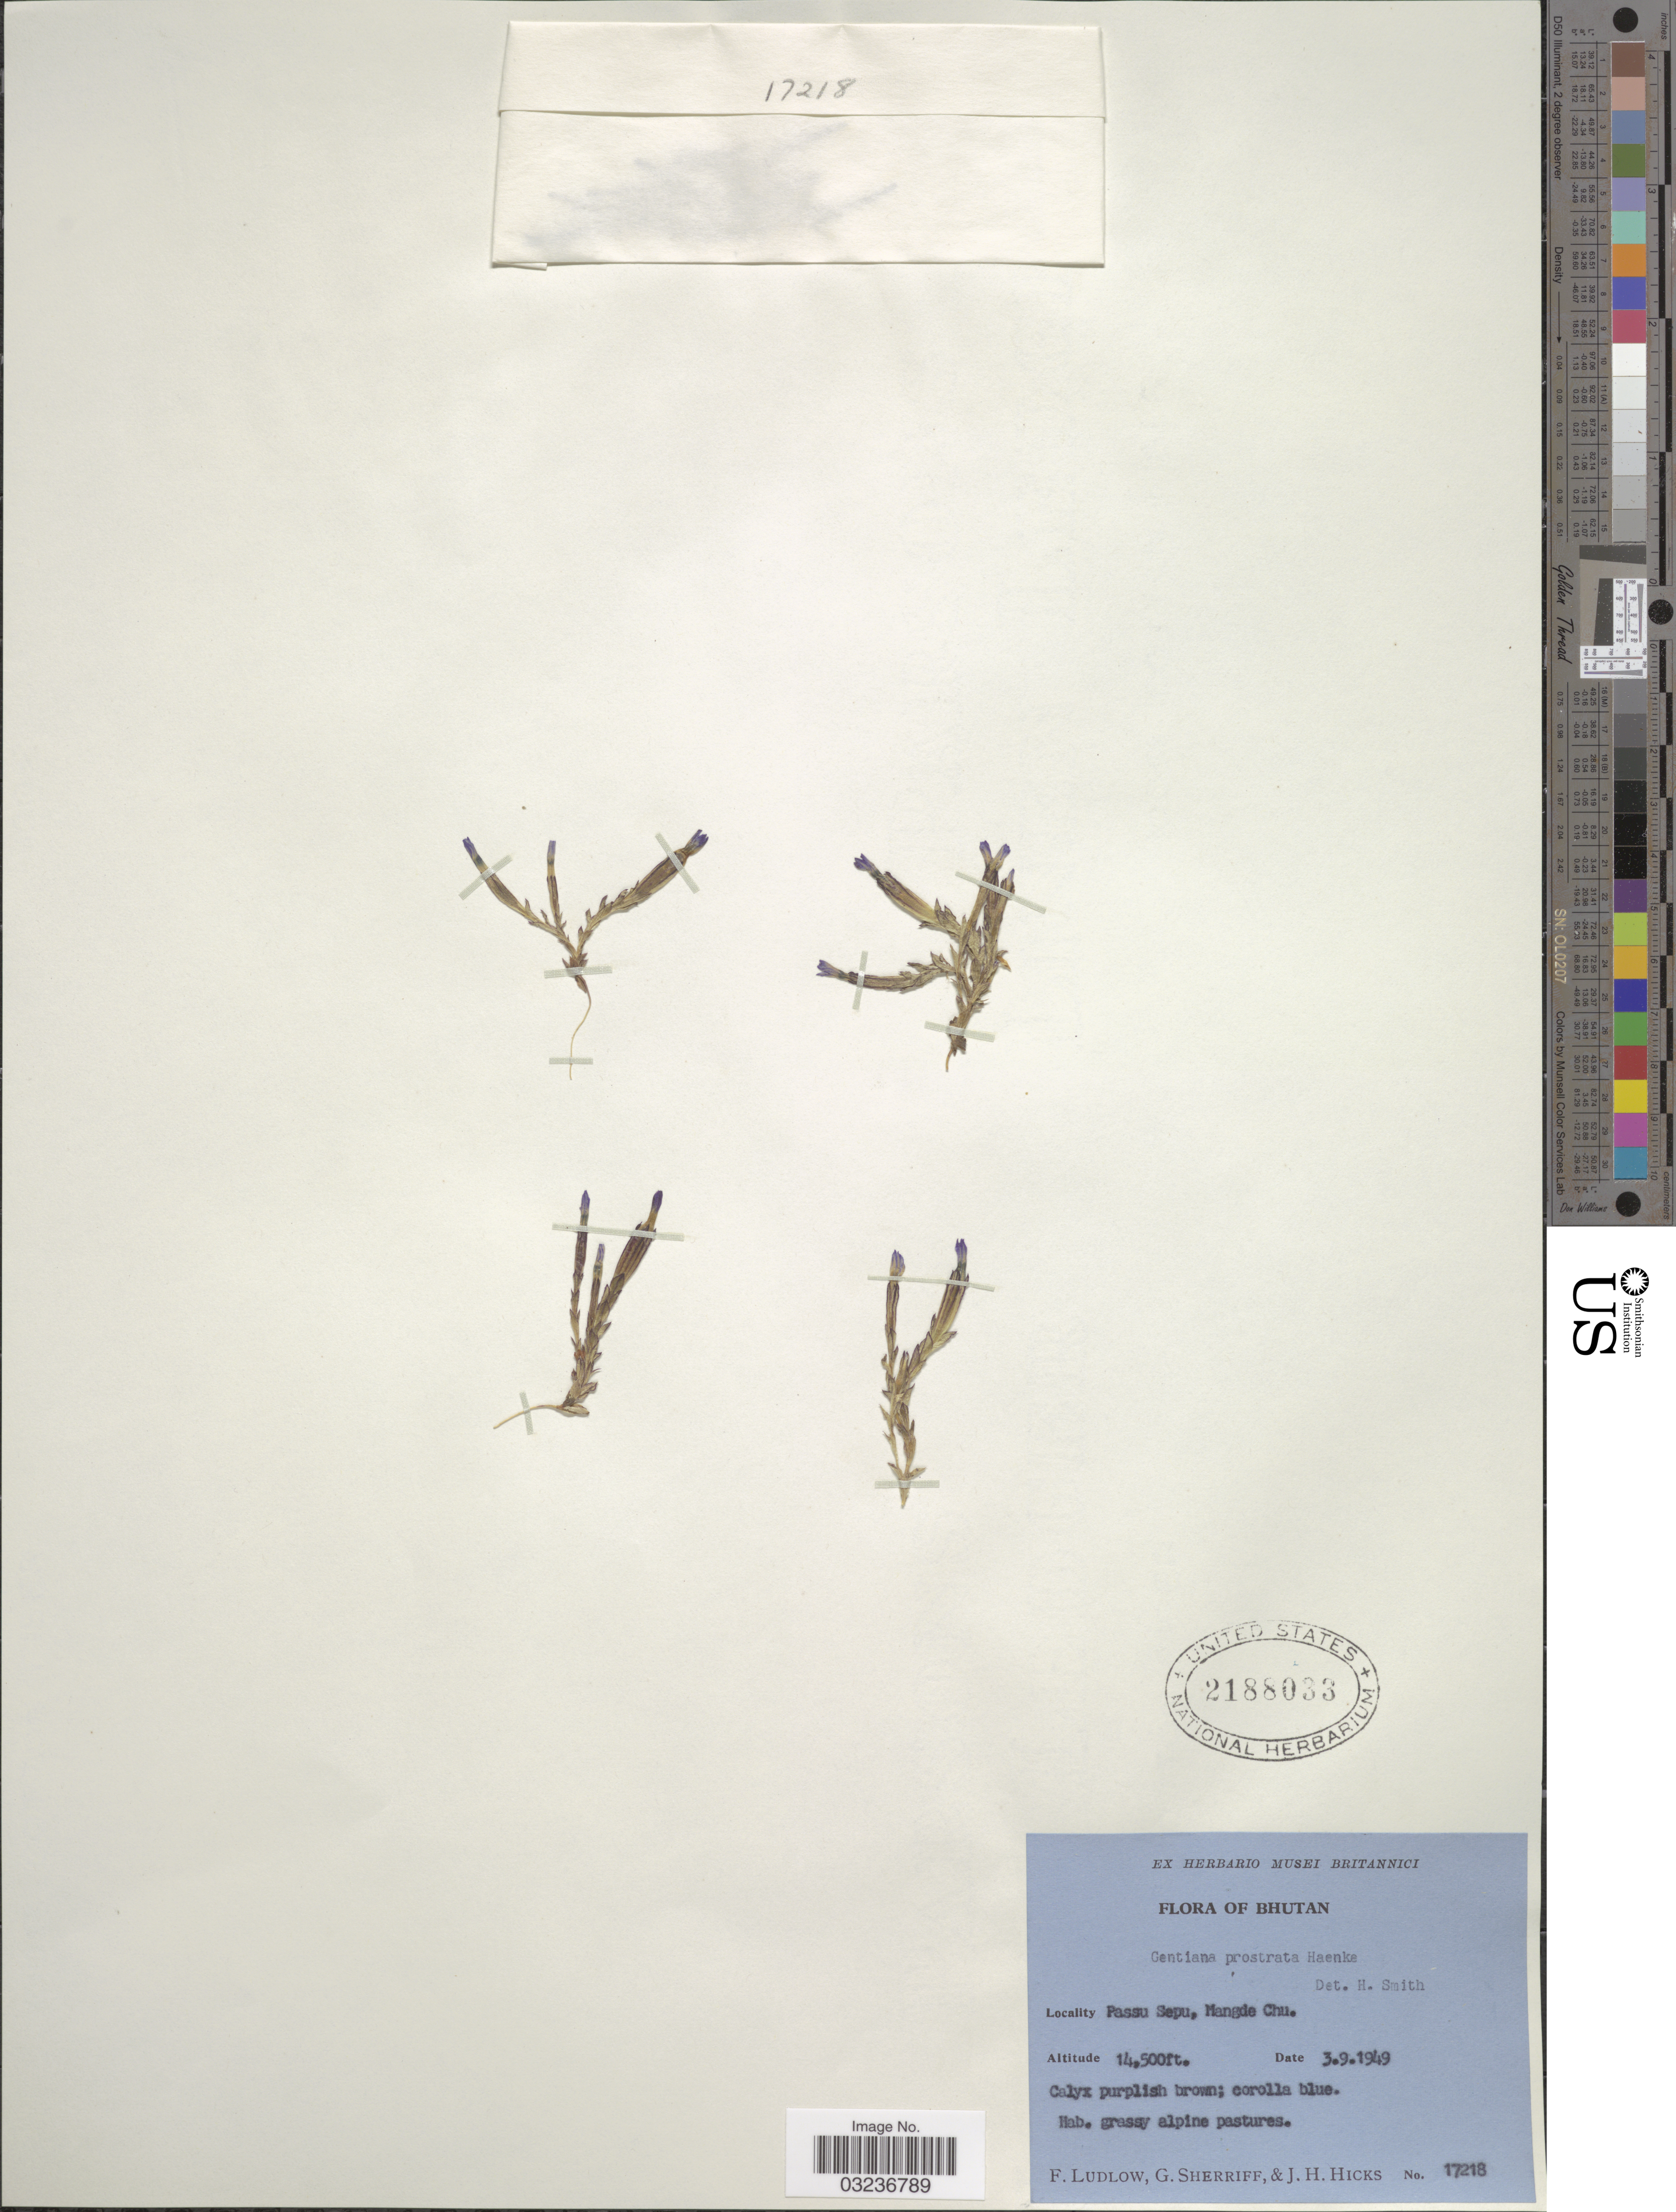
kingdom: Plantae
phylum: Tracheophyta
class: Magnoliopsida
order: Gentianales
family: Gentianaceae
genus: Gentiana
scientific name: Gentiana prostrata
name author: Haenke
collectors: F. Ludlow, G. Sherriff & J. H. Hicks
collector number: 17218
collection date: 1949-09-03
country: Bhutan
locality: Passu Sepu, Mangde Chu.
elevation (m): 4420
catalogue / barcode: US 2188033